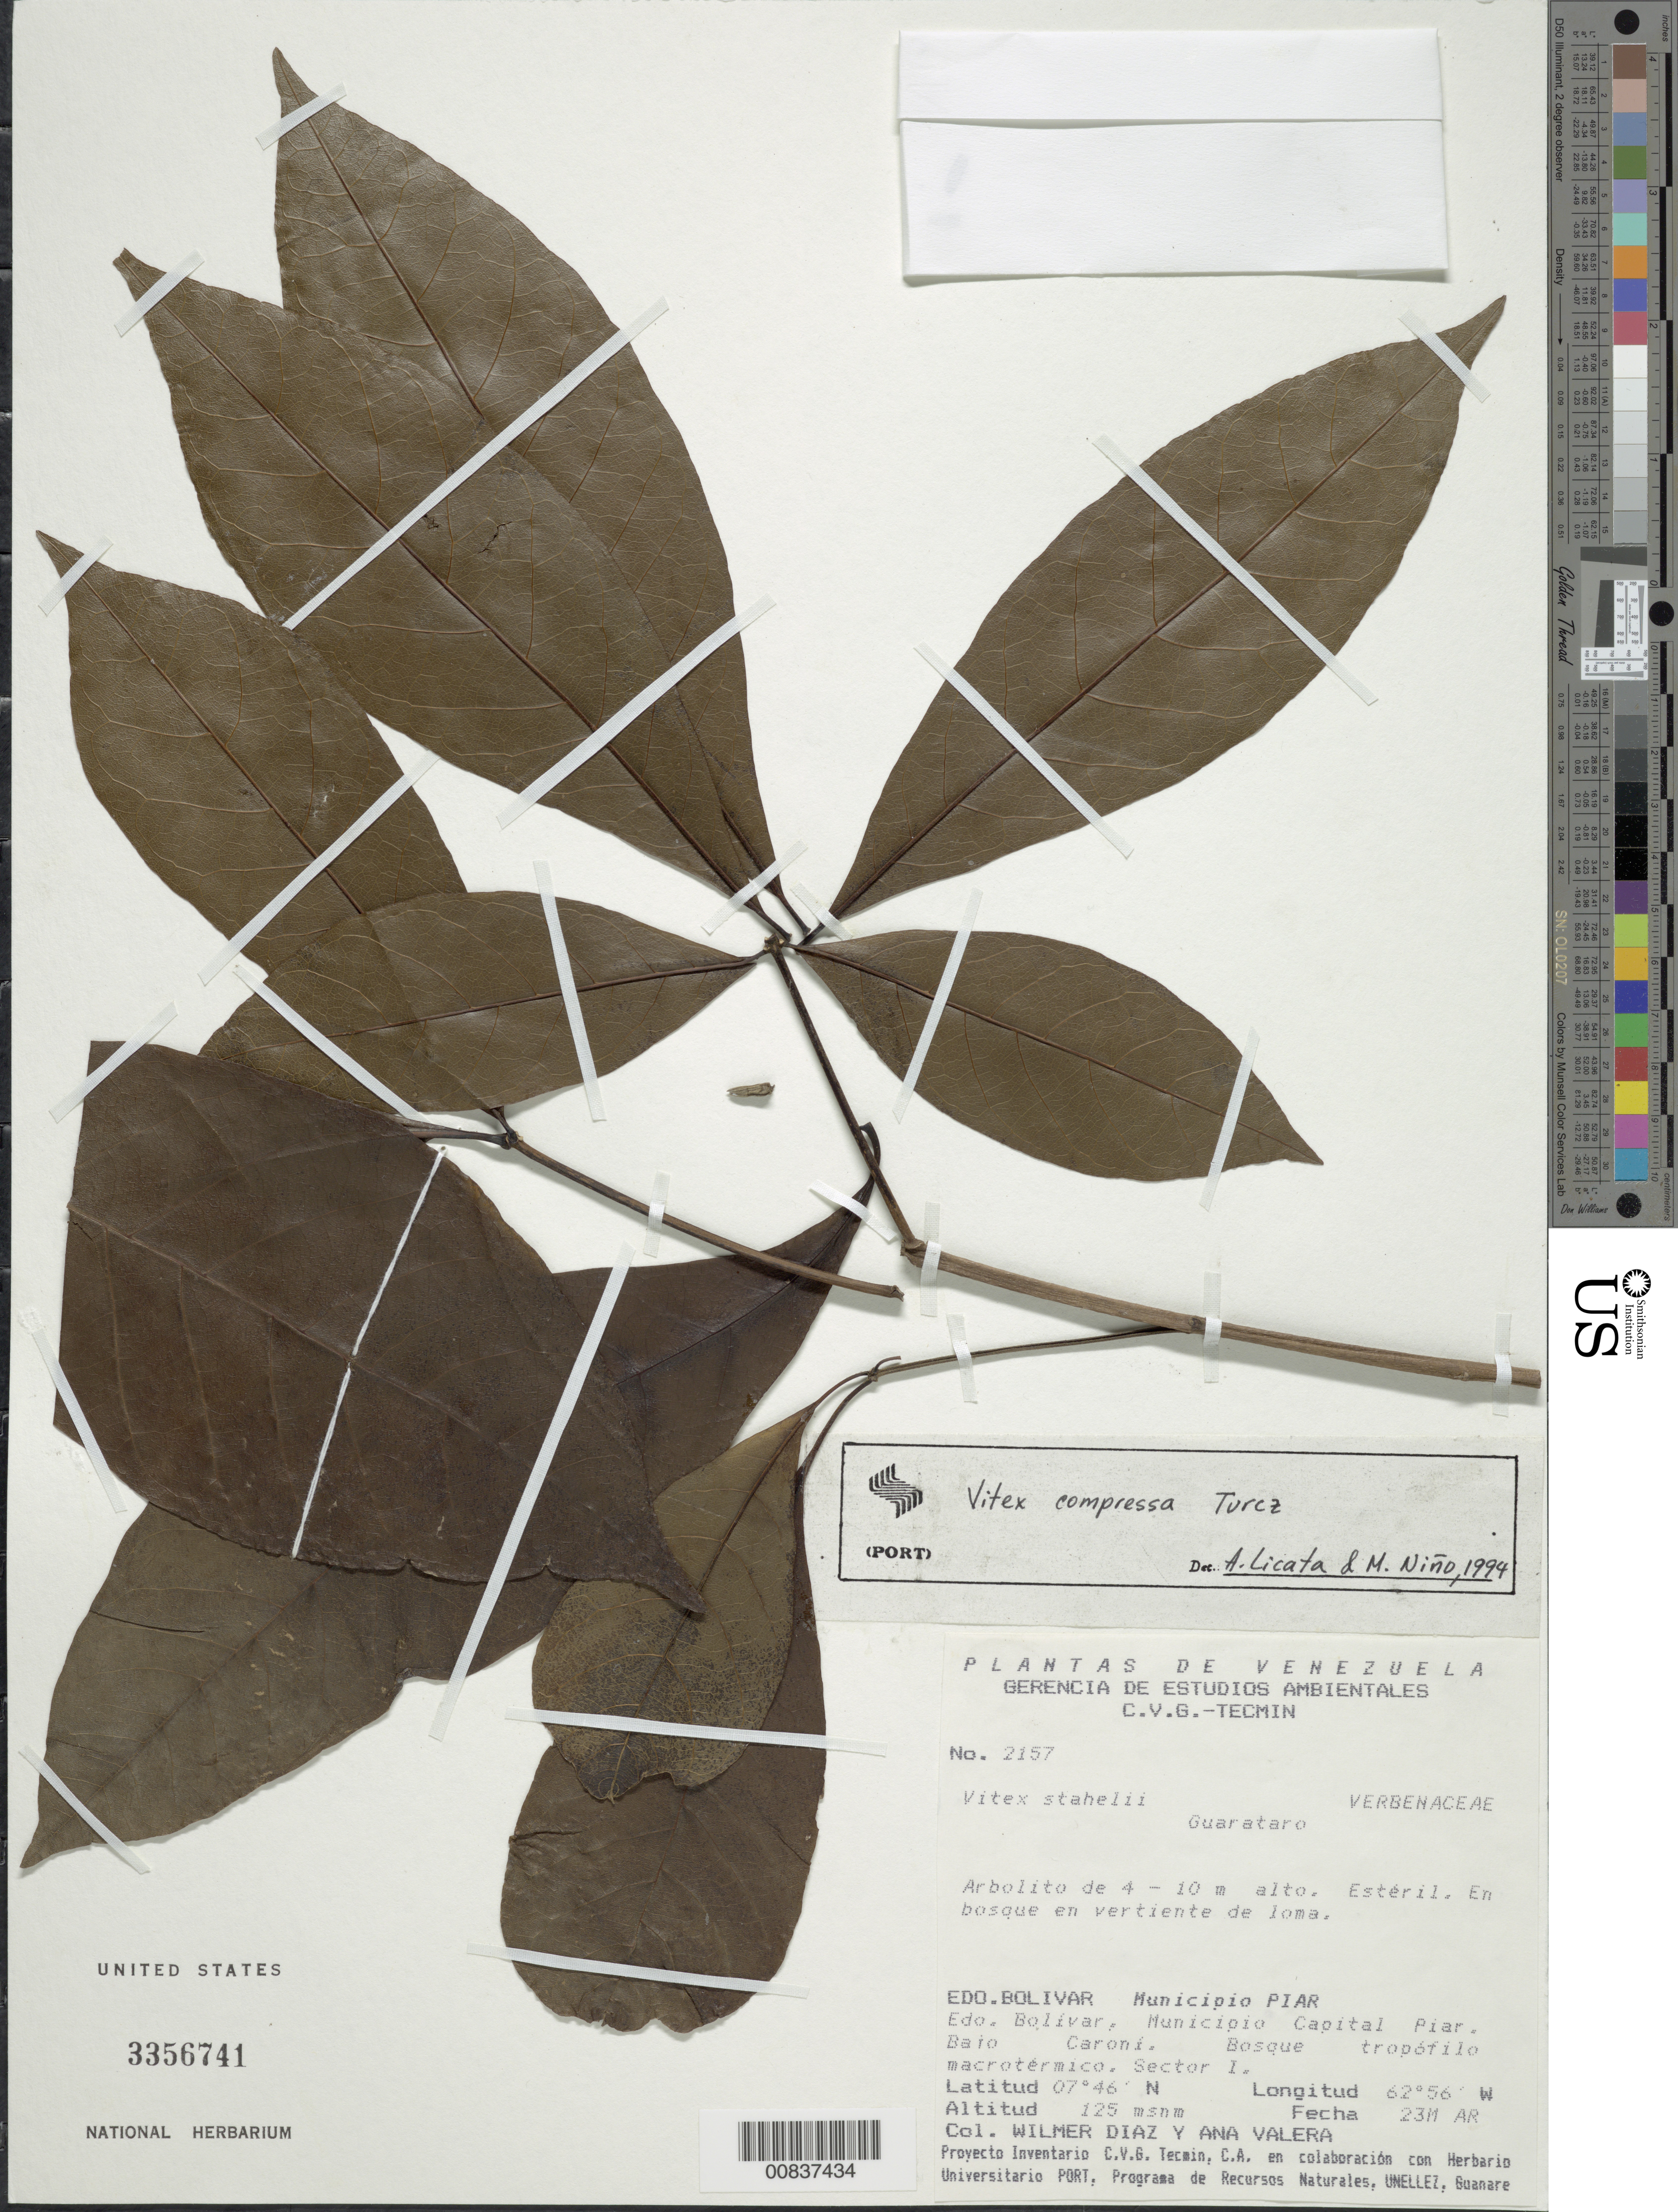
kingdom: Plantae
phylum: Tracheophyta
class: Magnoliopsida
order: Lamiales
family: Lamiaceae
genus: Vitex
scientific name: Vitex compressa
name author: Turcz.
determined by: Licata, A.; Niño, S. M.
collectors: W. Díaz P. & A. Valera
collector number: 2157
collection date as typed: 23-Mar-94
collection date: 1994-03-23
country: Venezuela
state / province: Bolívar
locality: Mun. Piar, Mun. Capital Piar, Bajo Caroní, Sector I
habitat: Bosque tropófico macrotérmico, en bosque en vertiente de loma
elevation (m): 125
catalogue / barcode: US 3356741